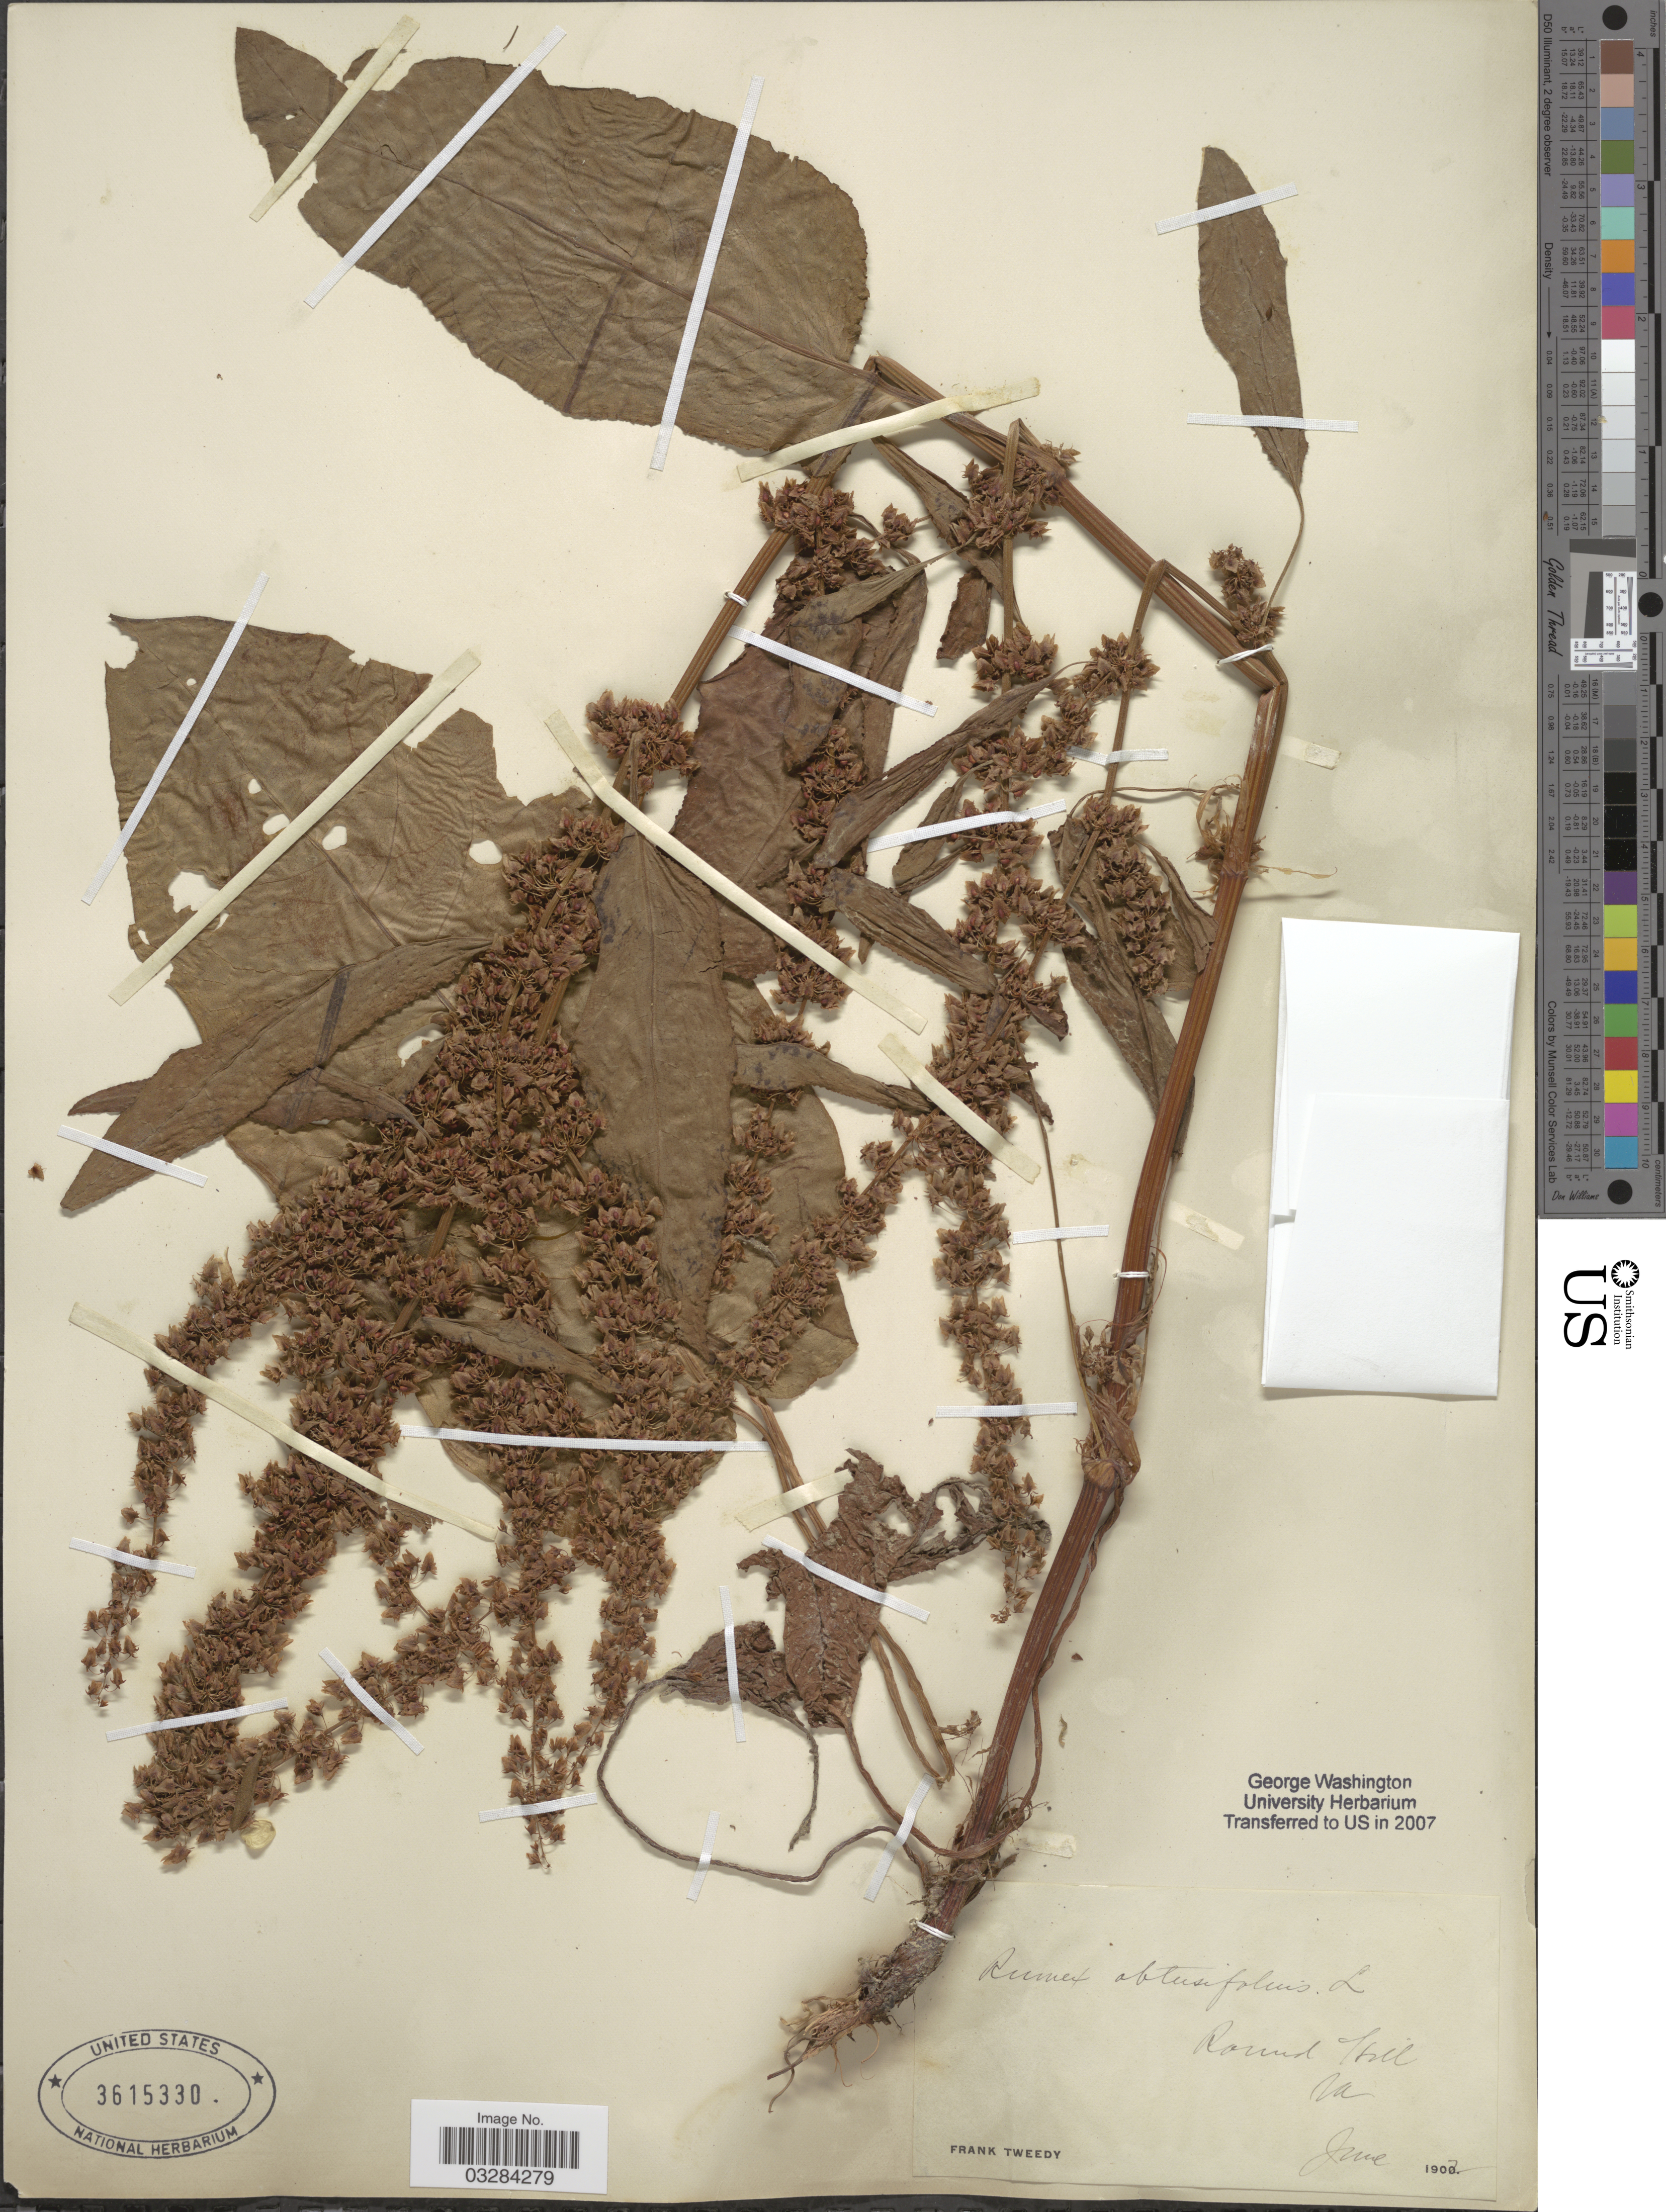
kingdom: Plantae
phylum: Tracheophyta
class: Magnoliopsida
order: Caryophyllales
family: Polygonaceae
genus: Rumex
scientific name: Rumex obtusifolius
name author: L.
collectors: F. Tweedy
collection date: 1902-06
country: United States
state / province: Virginia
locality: Round Hill.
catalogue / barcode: US 3615330